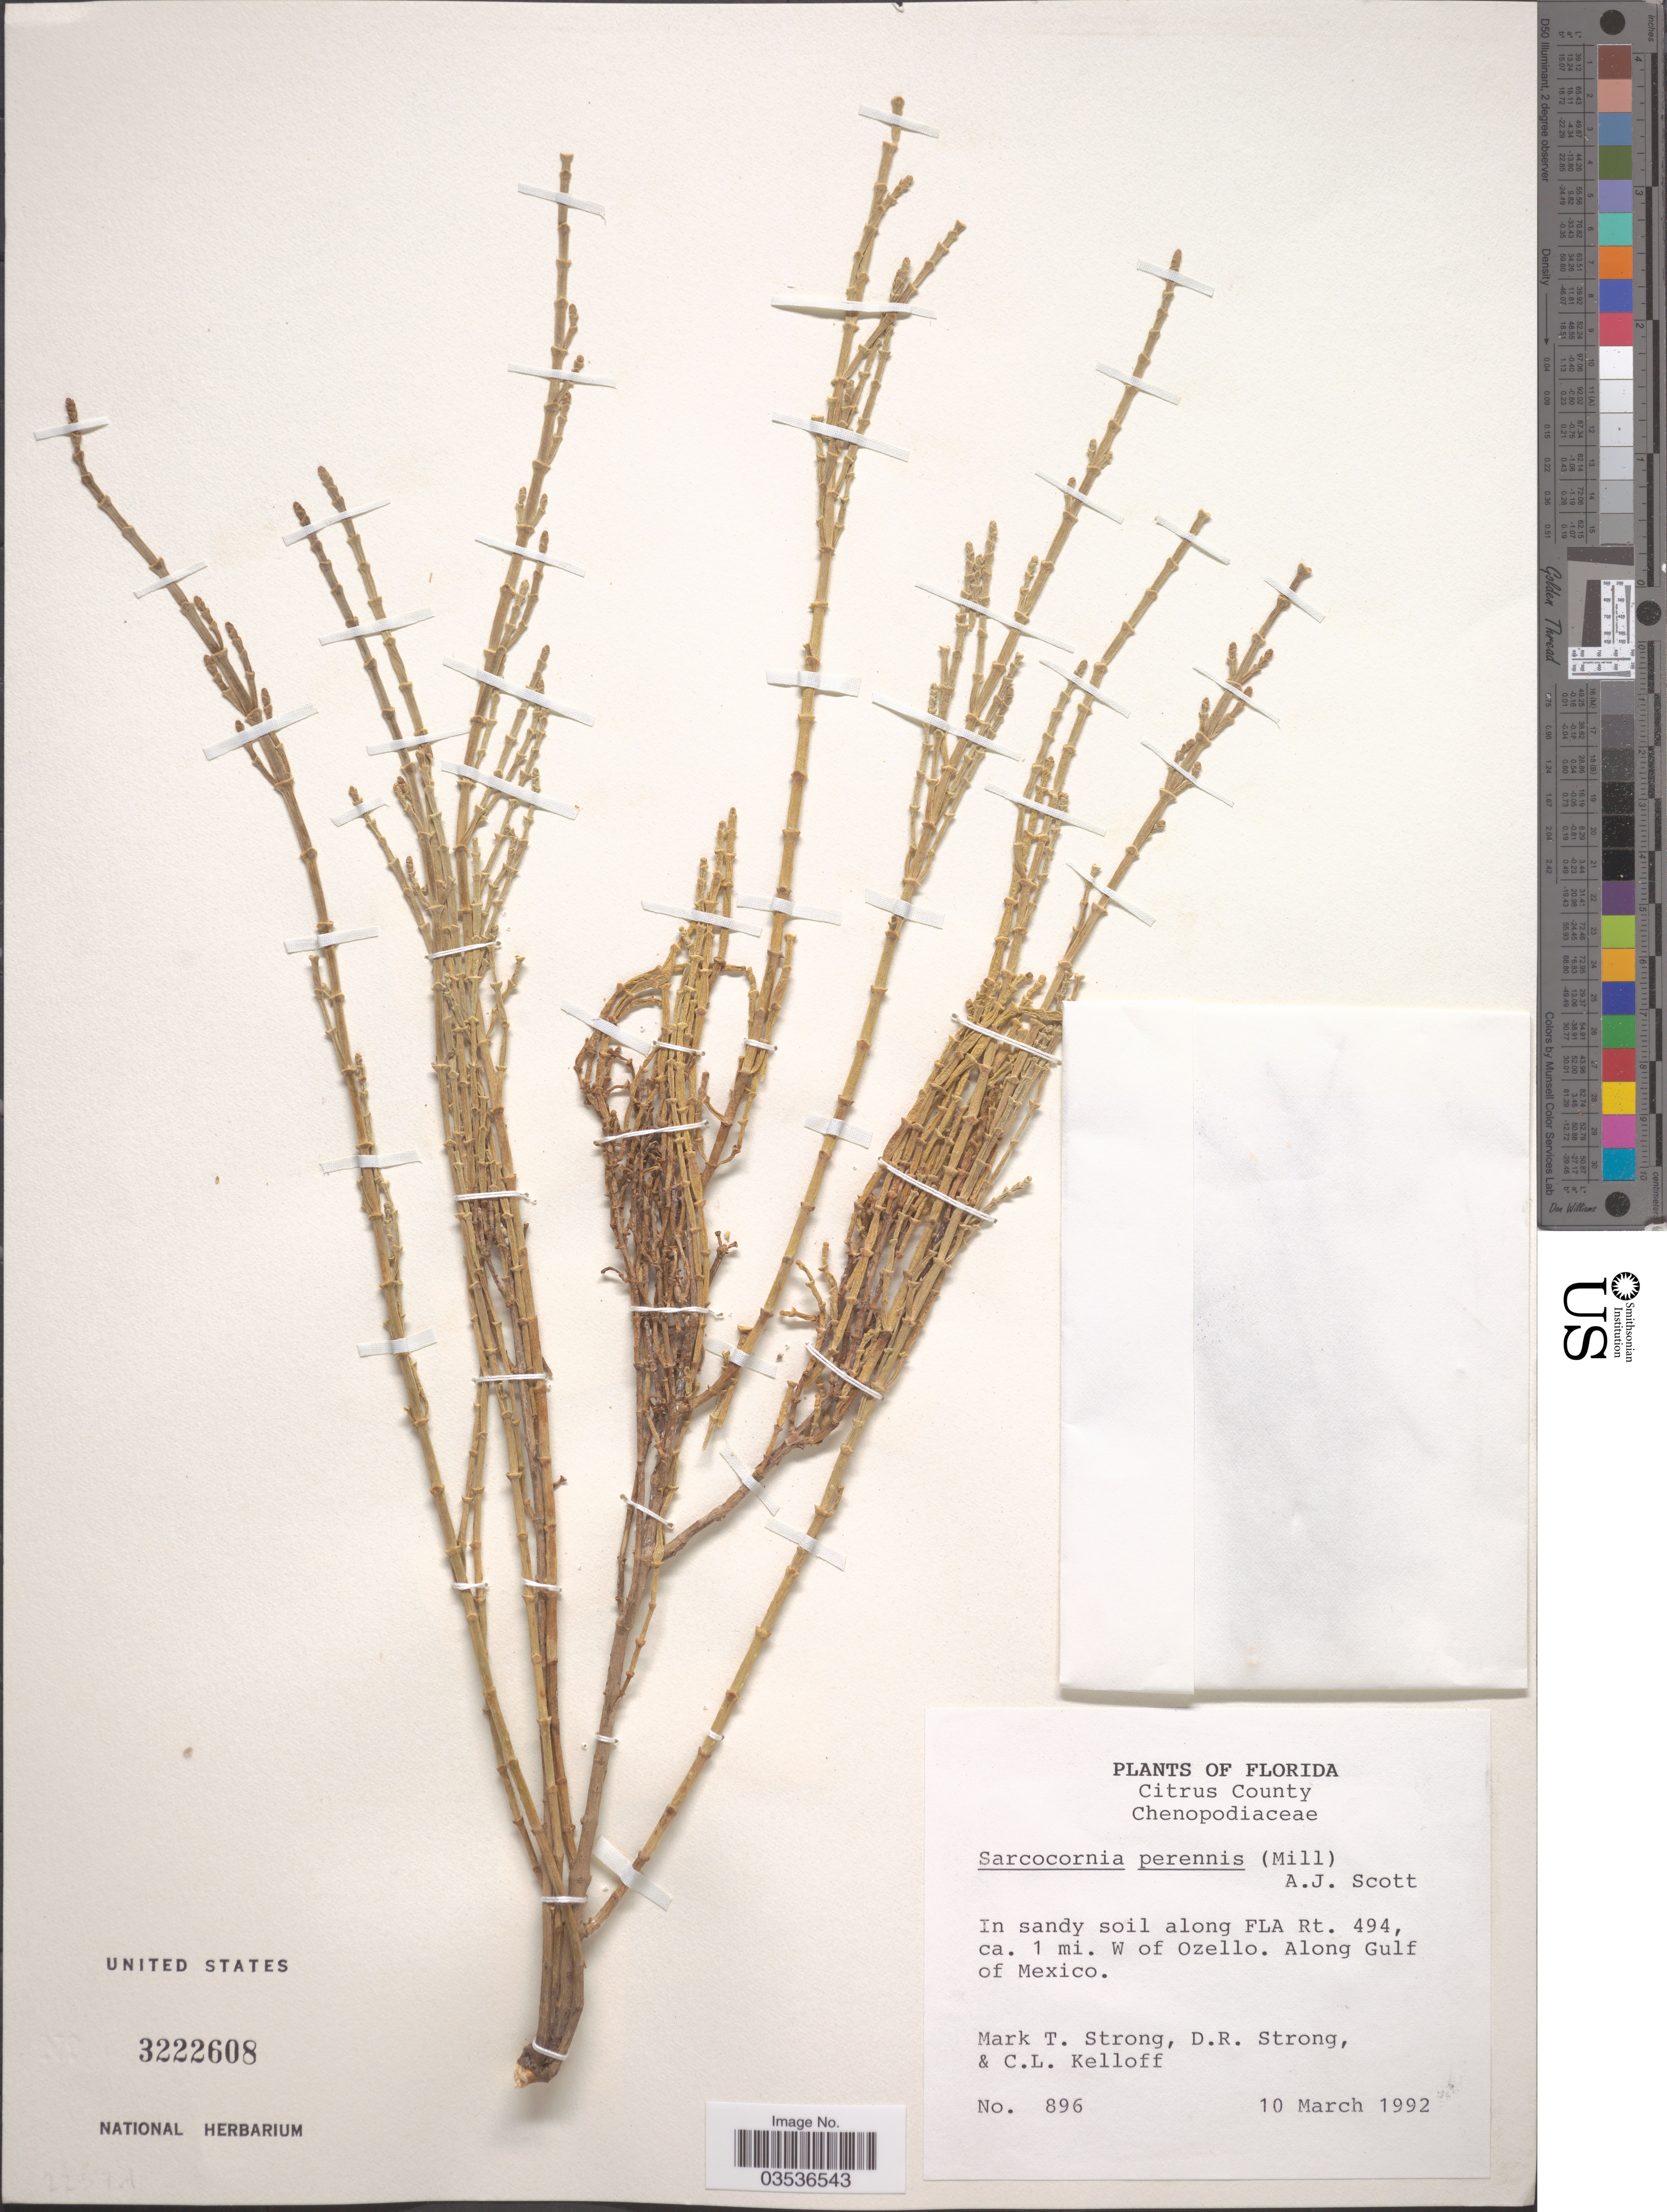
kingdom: Plantae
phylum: Tracheophyta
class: Magnoliopsida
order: Caryophyllales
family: Amaranthaceae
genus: Salicornia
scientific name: Salicornia ambigua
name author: Michx.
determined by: Strong, Mark T., (BOT), Smithsonian Institution - National Museum of Natural History (UNITED STATES)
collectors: M. T. Strong, D. R. Strong & C. L. Kelloff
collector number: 896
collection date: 1992-03-10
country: United States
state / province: Florida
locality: Citrus County. Along FLA Rt. 494, ca. 1 mi. W of Ozello. Along Gulf of Mexico.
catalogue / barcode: US 3222608